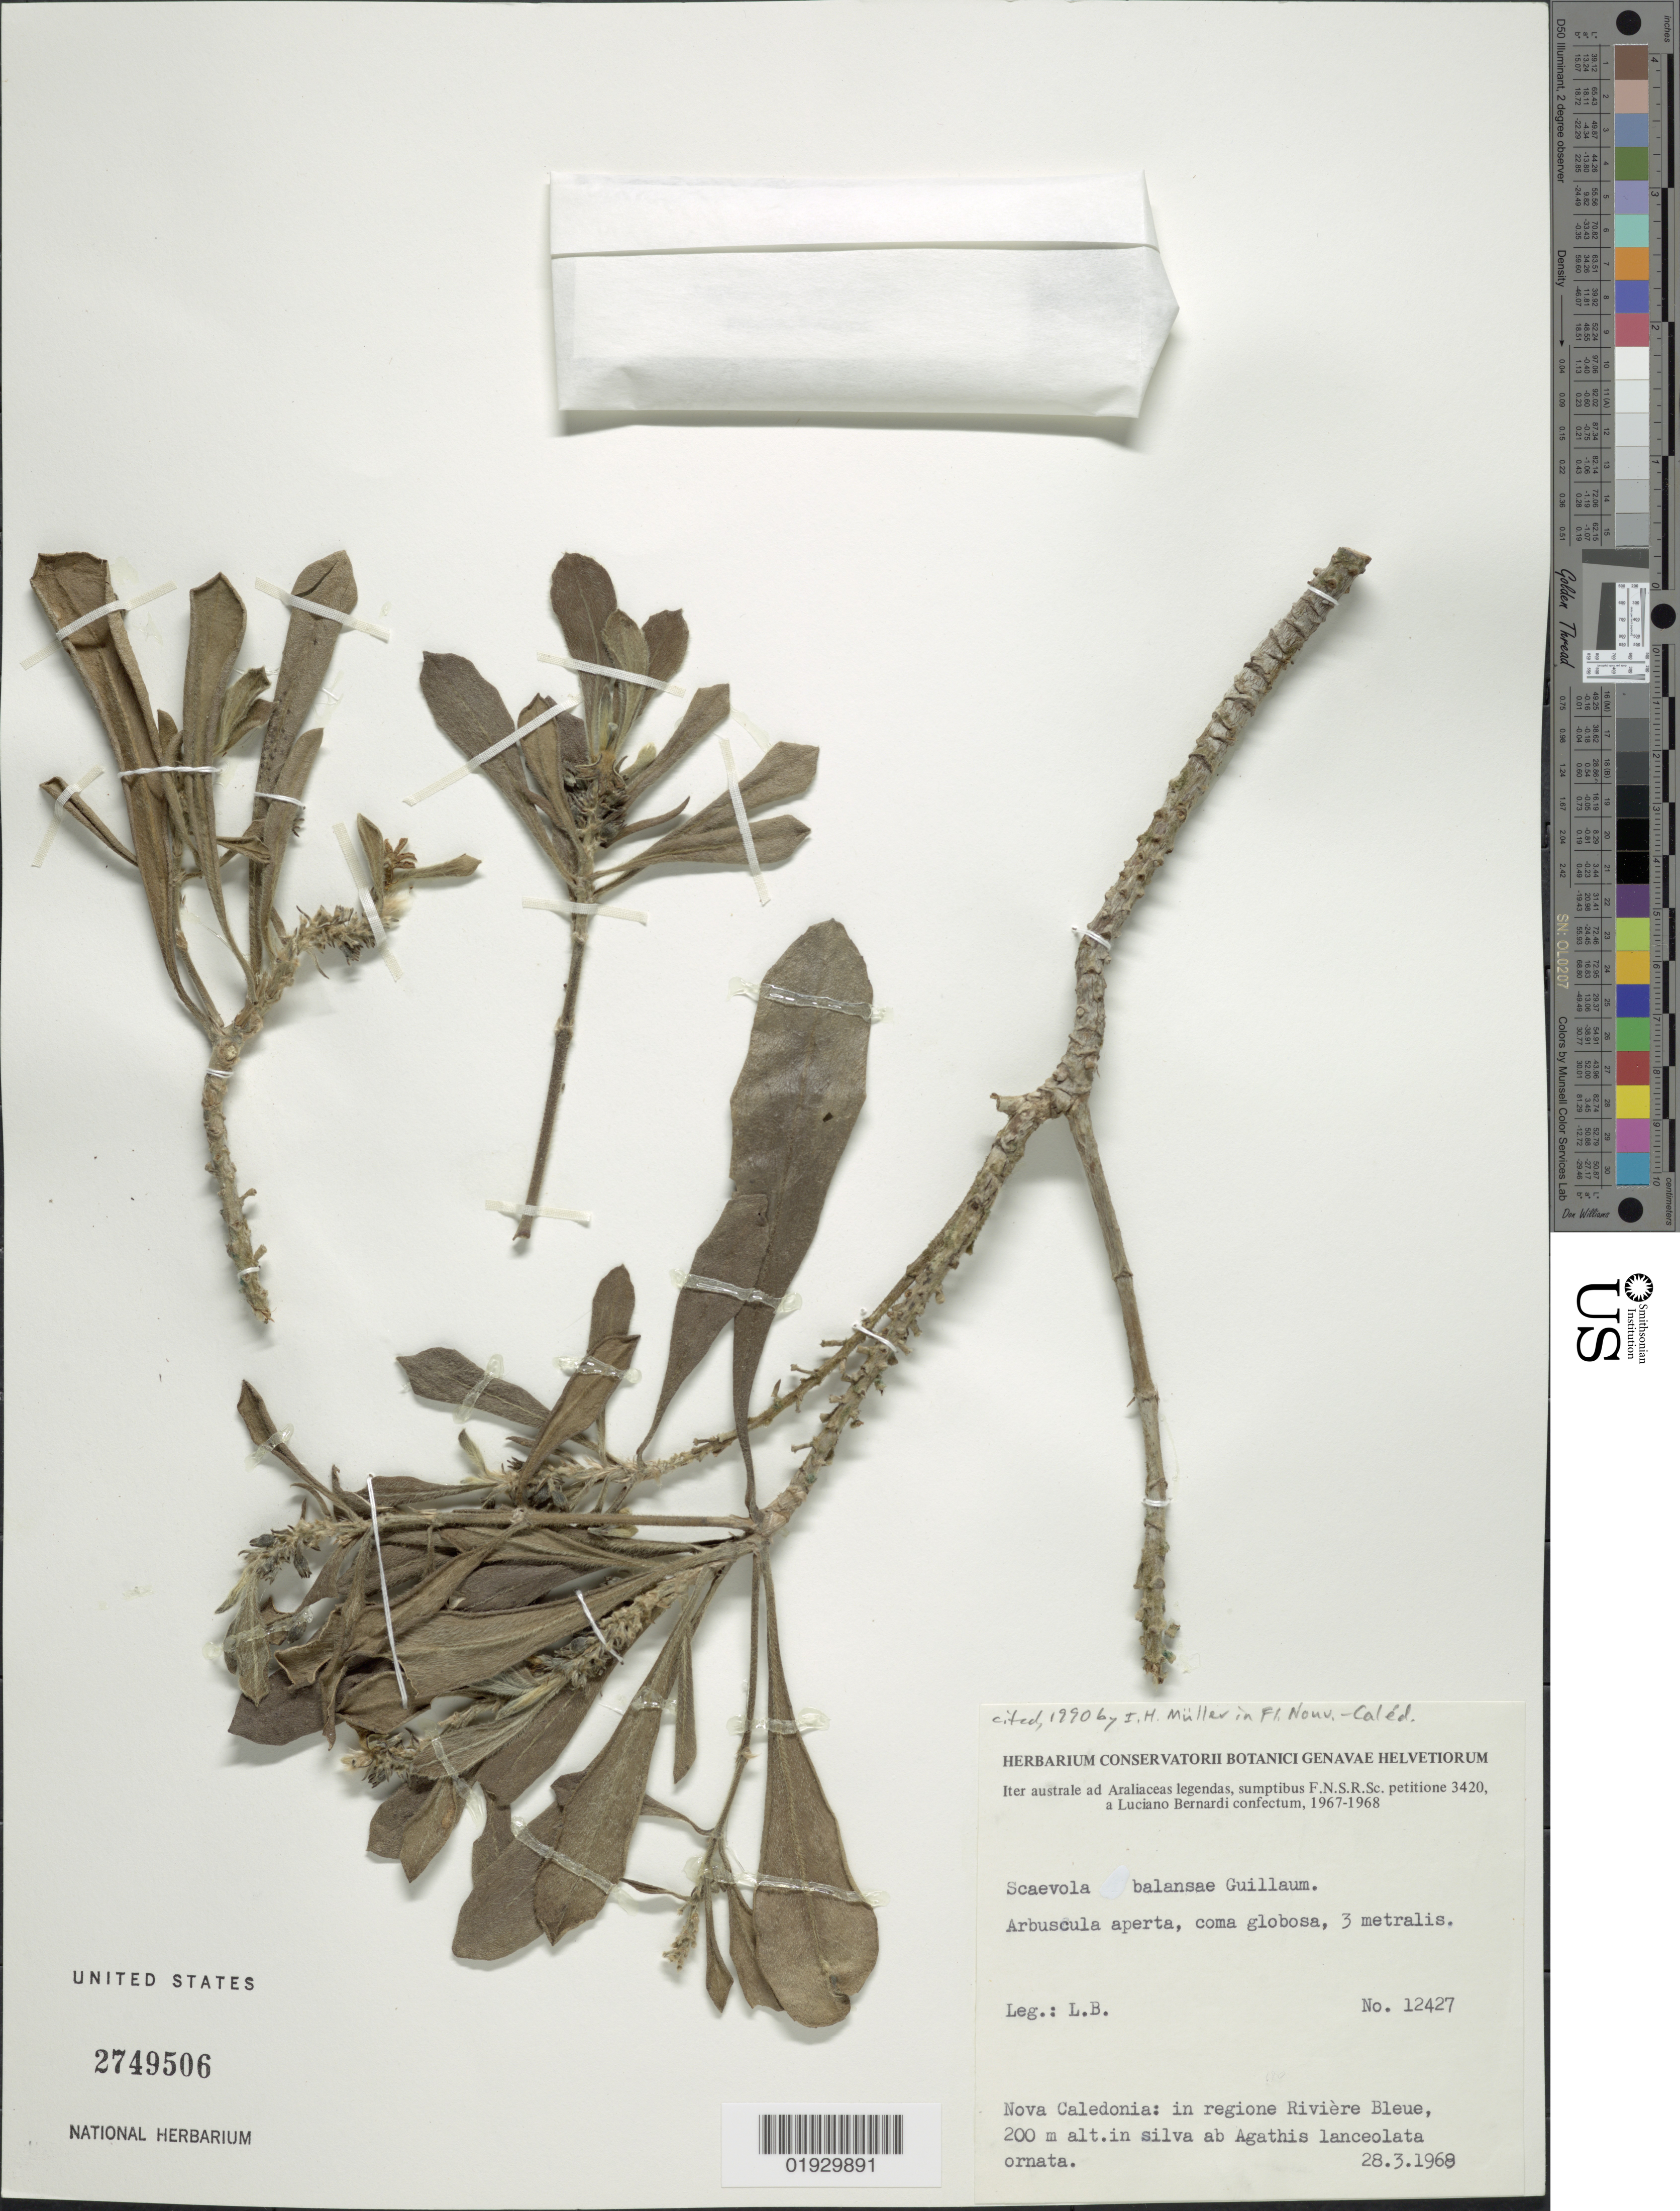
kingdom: Plantae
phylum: Tracheophyta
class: Magnoliopsida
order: Asterales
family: Goodeniaceae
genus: Scaevola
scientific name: Scaevola balansae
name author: Guillaumin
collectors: L. Bernardi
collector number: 12427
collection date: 1968-03-28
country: New Caledonia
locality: Nova Caledonia: in regione Rivière Bleue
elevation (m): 200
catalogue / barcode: US 2749506